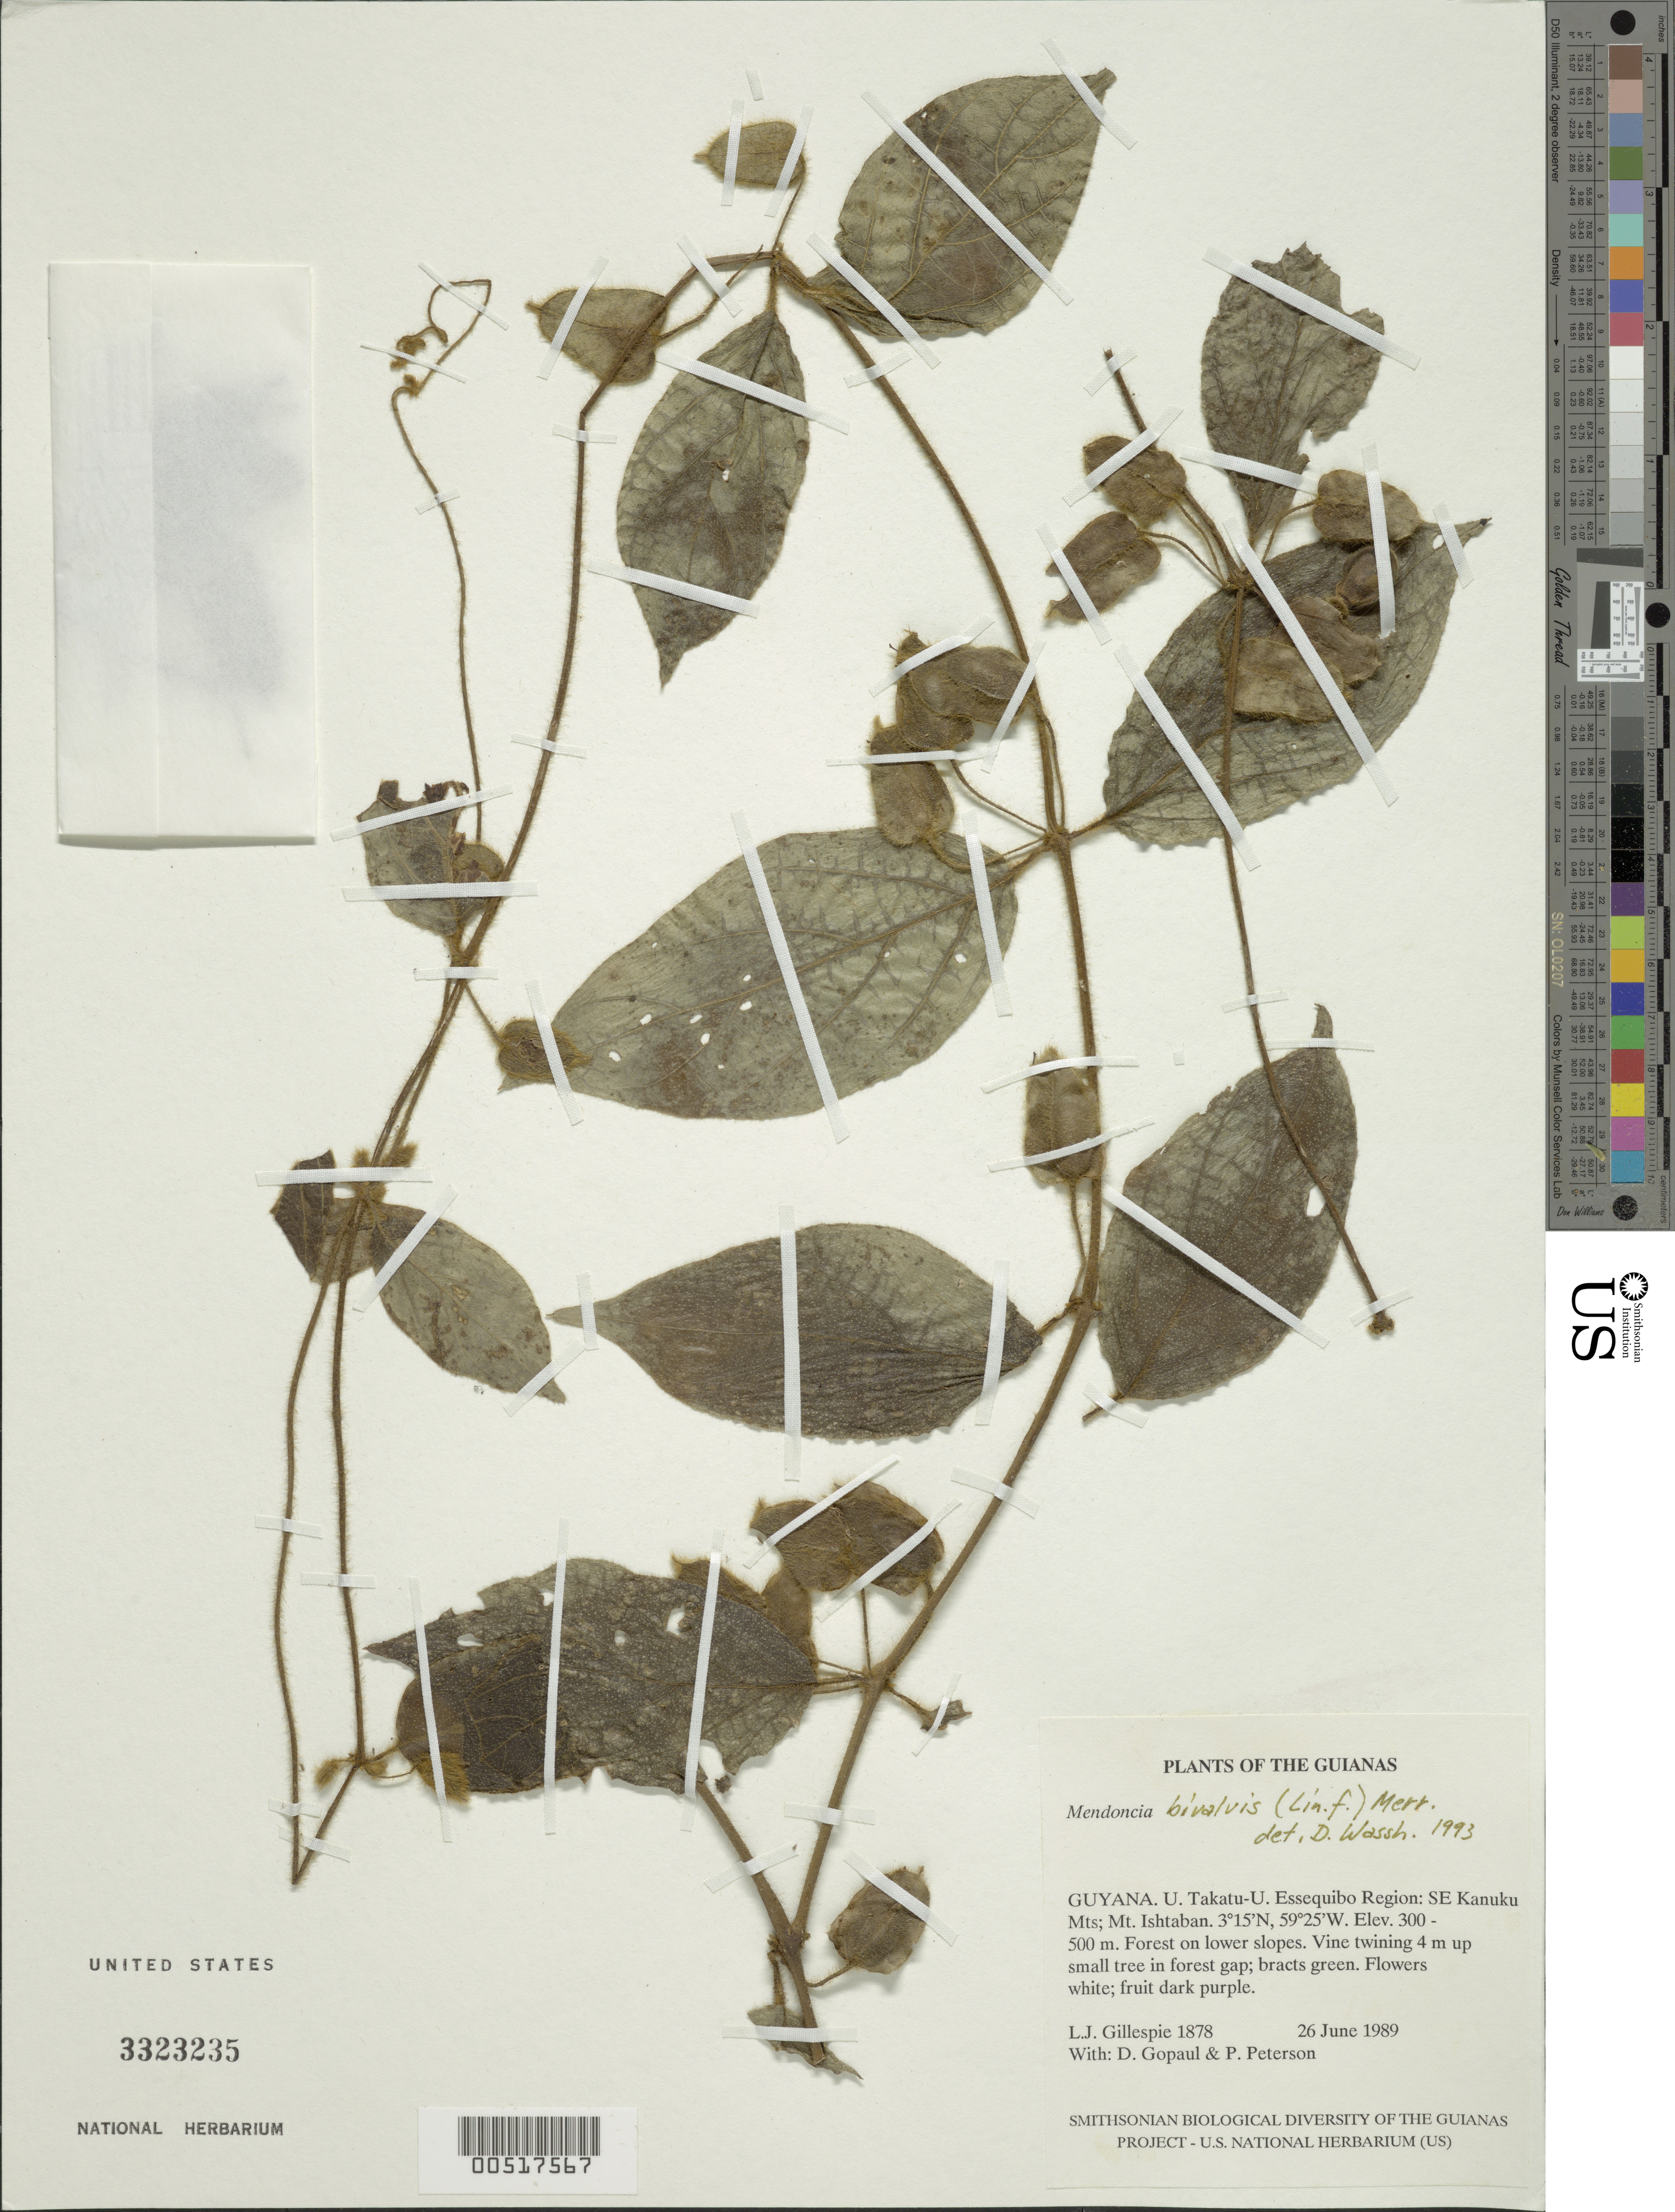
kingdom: Plantae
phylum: Tracheophyta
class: Magnoliopsida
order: Lamiales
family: Acanthaceae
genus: Mendoncia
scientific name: Mendoncia bivalvis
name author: (L. f.) Merr.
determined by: Wasshausen, Dieter C., (BOT), Smithsonian Institution - National Museum of Natural History (UNITED STATES)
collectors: L. J. Gillespie, D. Gopaul & P. M. Peterson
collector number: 1878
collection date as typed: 26 June 1989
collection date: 1989-06-26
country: Guyana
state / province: U. Takutu-U. Essequibo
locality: SE Kanuku Mts; Mt. Ishtaban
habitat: Forest on lower slopes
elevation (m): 300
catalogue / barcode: US 3323235